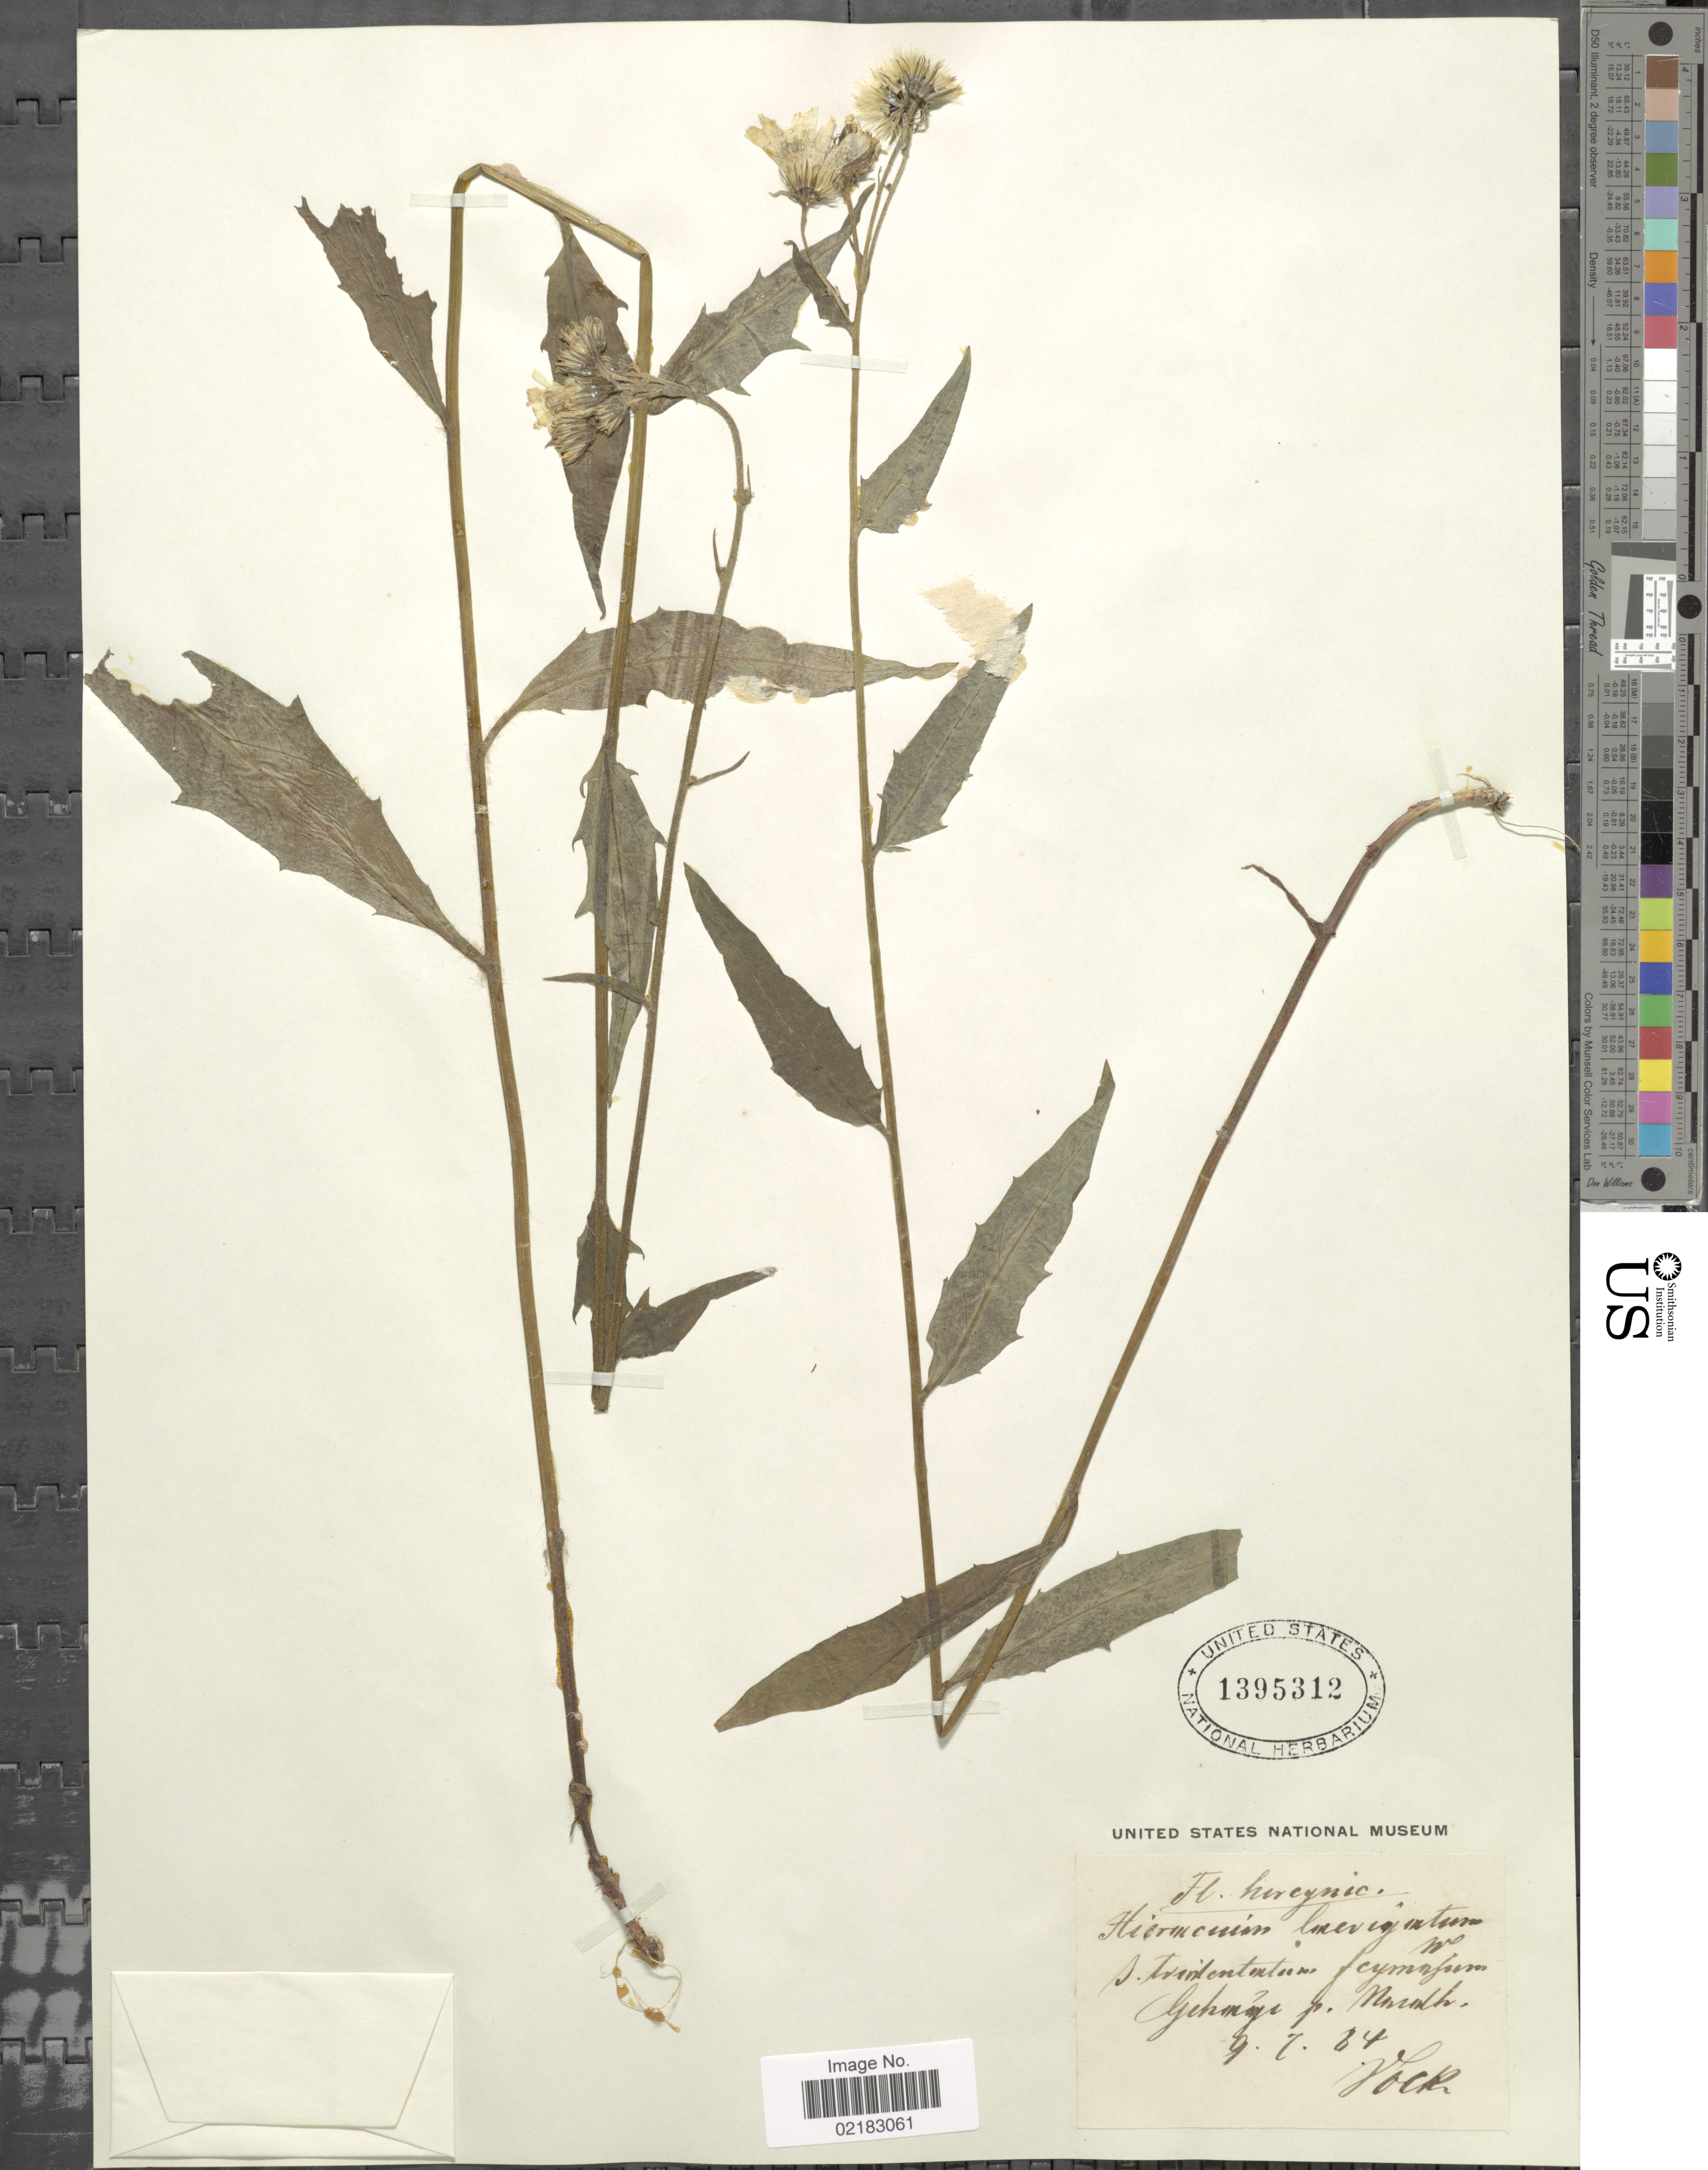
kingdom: Plantae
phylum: Tracheophyta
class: Magnoliopsida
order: Asterales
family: Asteraceae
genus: Hieracium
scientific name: Hieracium laevigatum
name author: Willd.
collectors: -. Vocke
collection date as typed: Transcribed d/m/y: 9/7/64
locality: Heregnic, Gehange p. Narath [interpreted]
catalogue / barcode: US 1395312